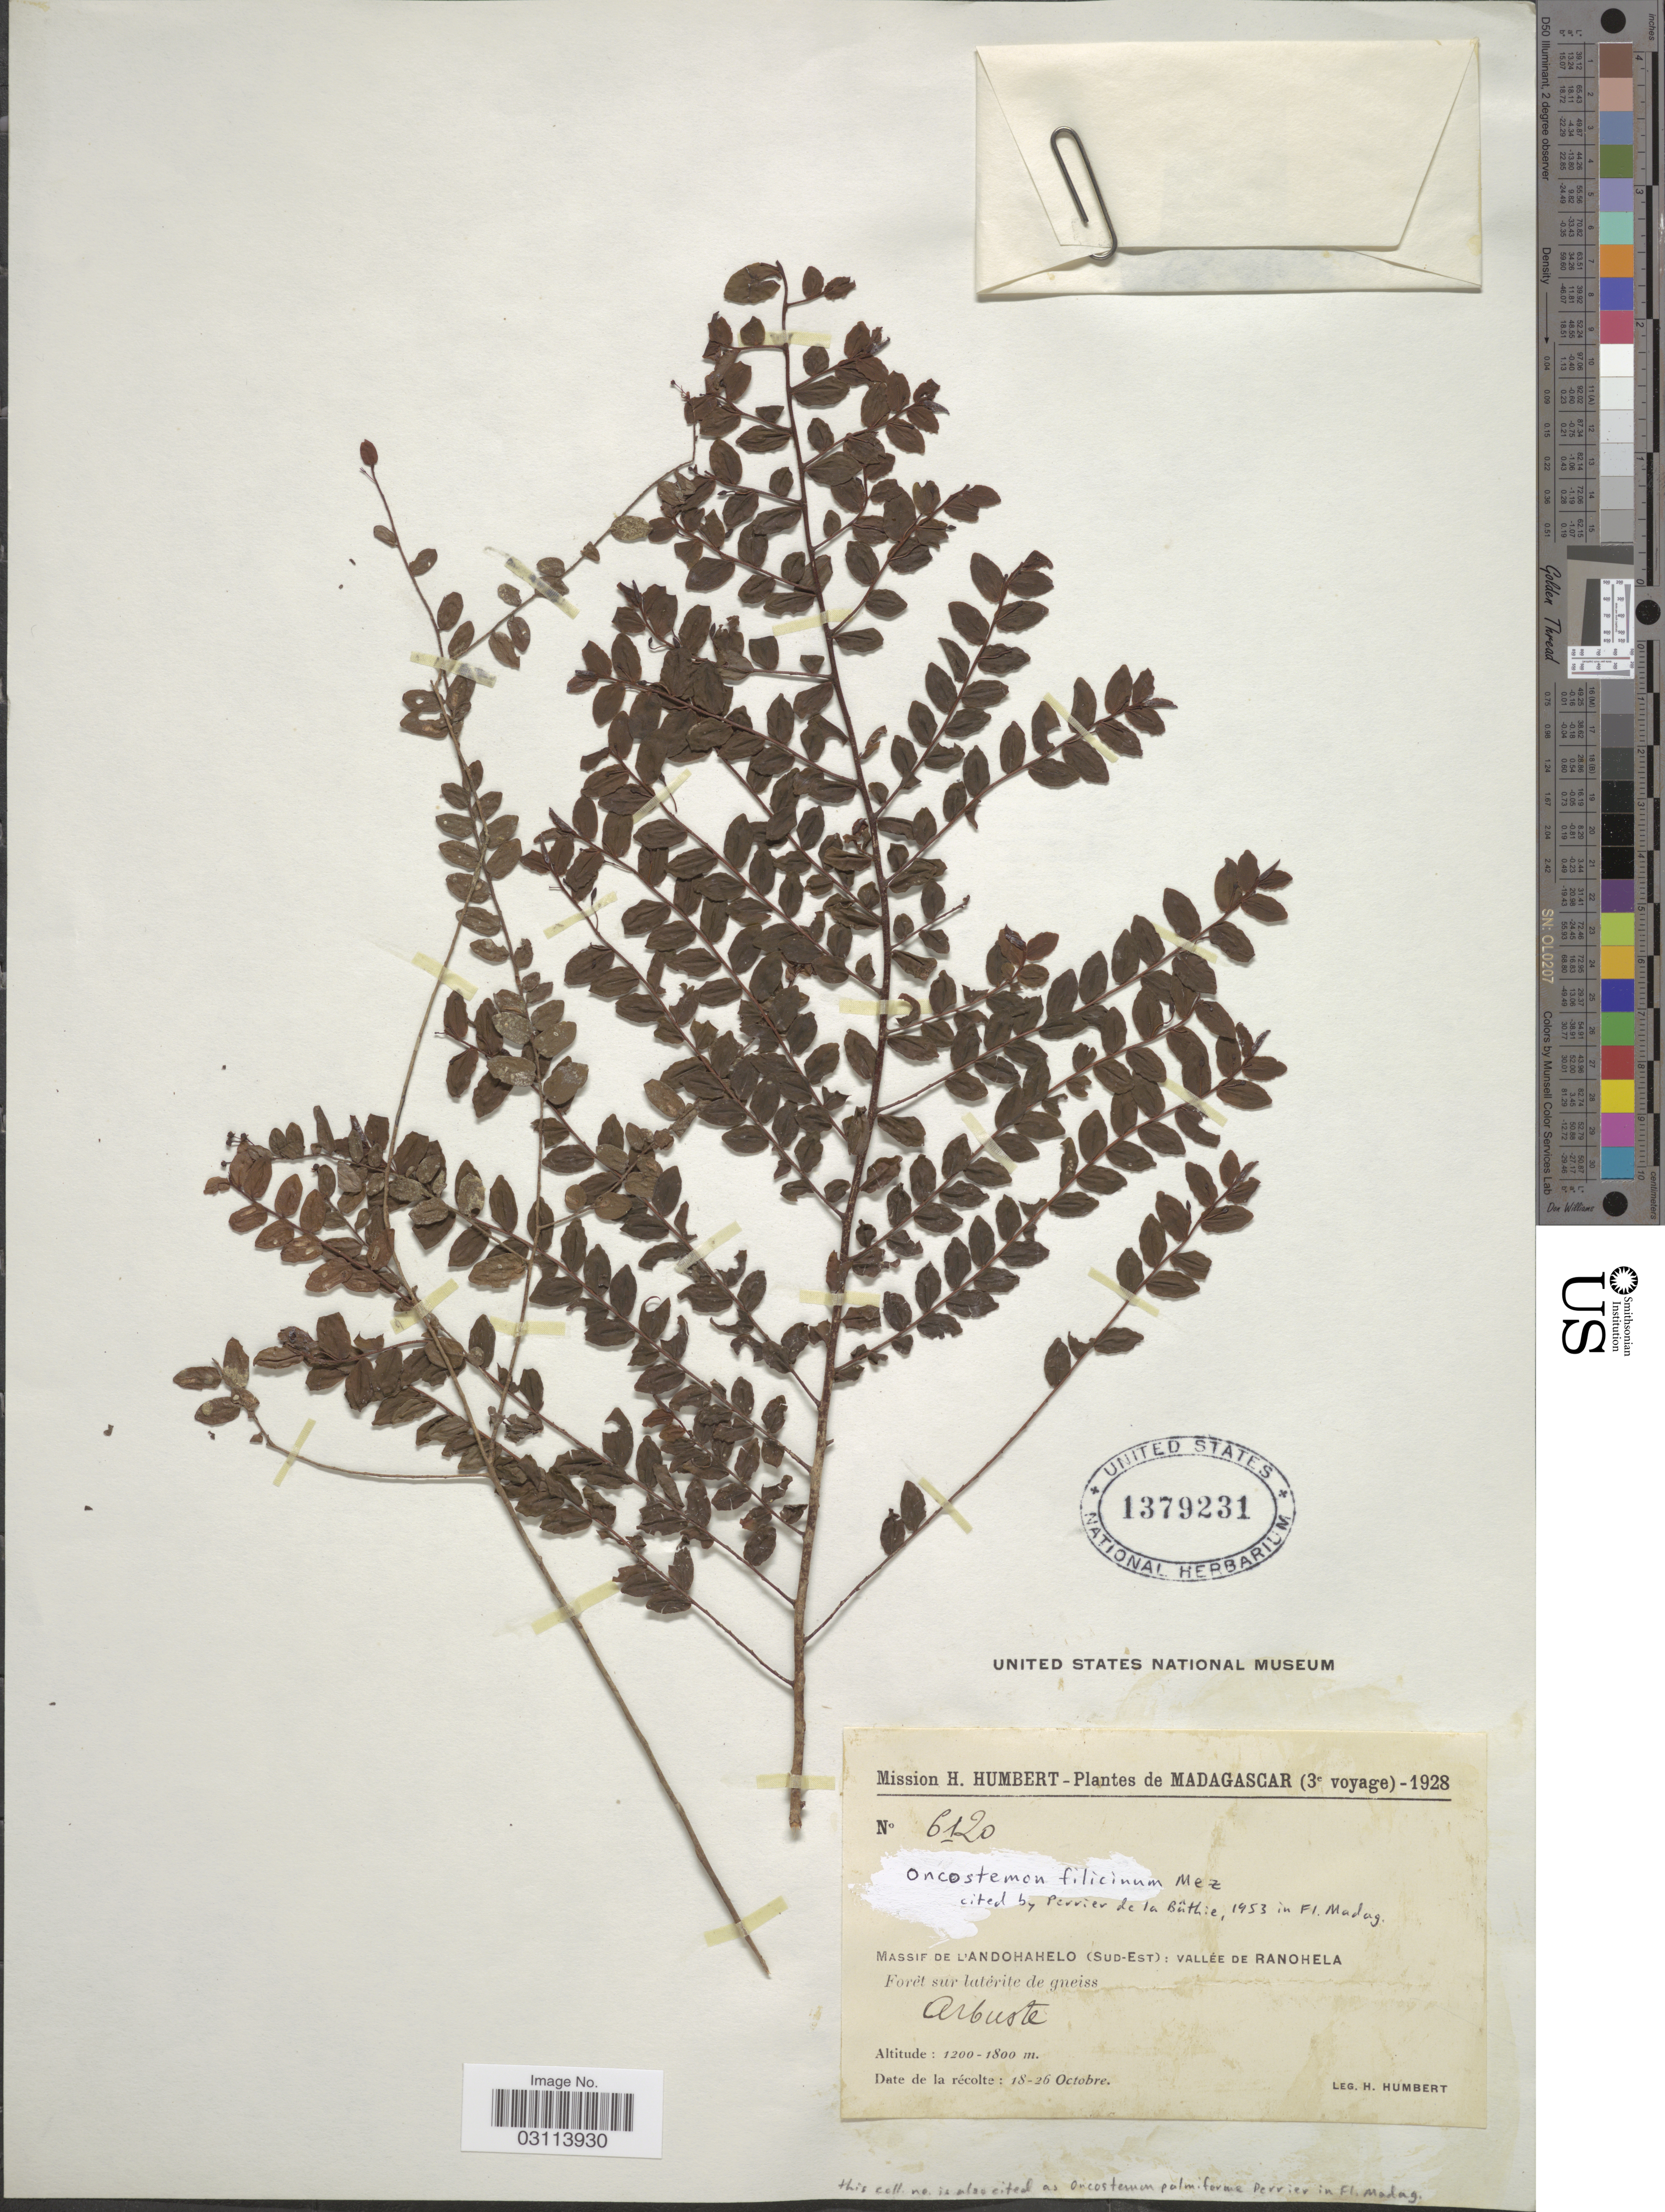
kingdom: Plantae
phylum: Tracheophyta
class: Magnoliopsida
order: Ericales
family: Primulaceae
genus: Oncostemum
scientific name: Oncostemum filicinum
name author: Mez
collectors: H. Humbert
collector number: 6120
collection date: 1928-10-18/1928-10-26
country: Madagascar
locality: Massif de l'Andohahelo (Sud-Est): vallée de Ranohela.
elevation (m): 1200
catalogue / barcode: US 1379231